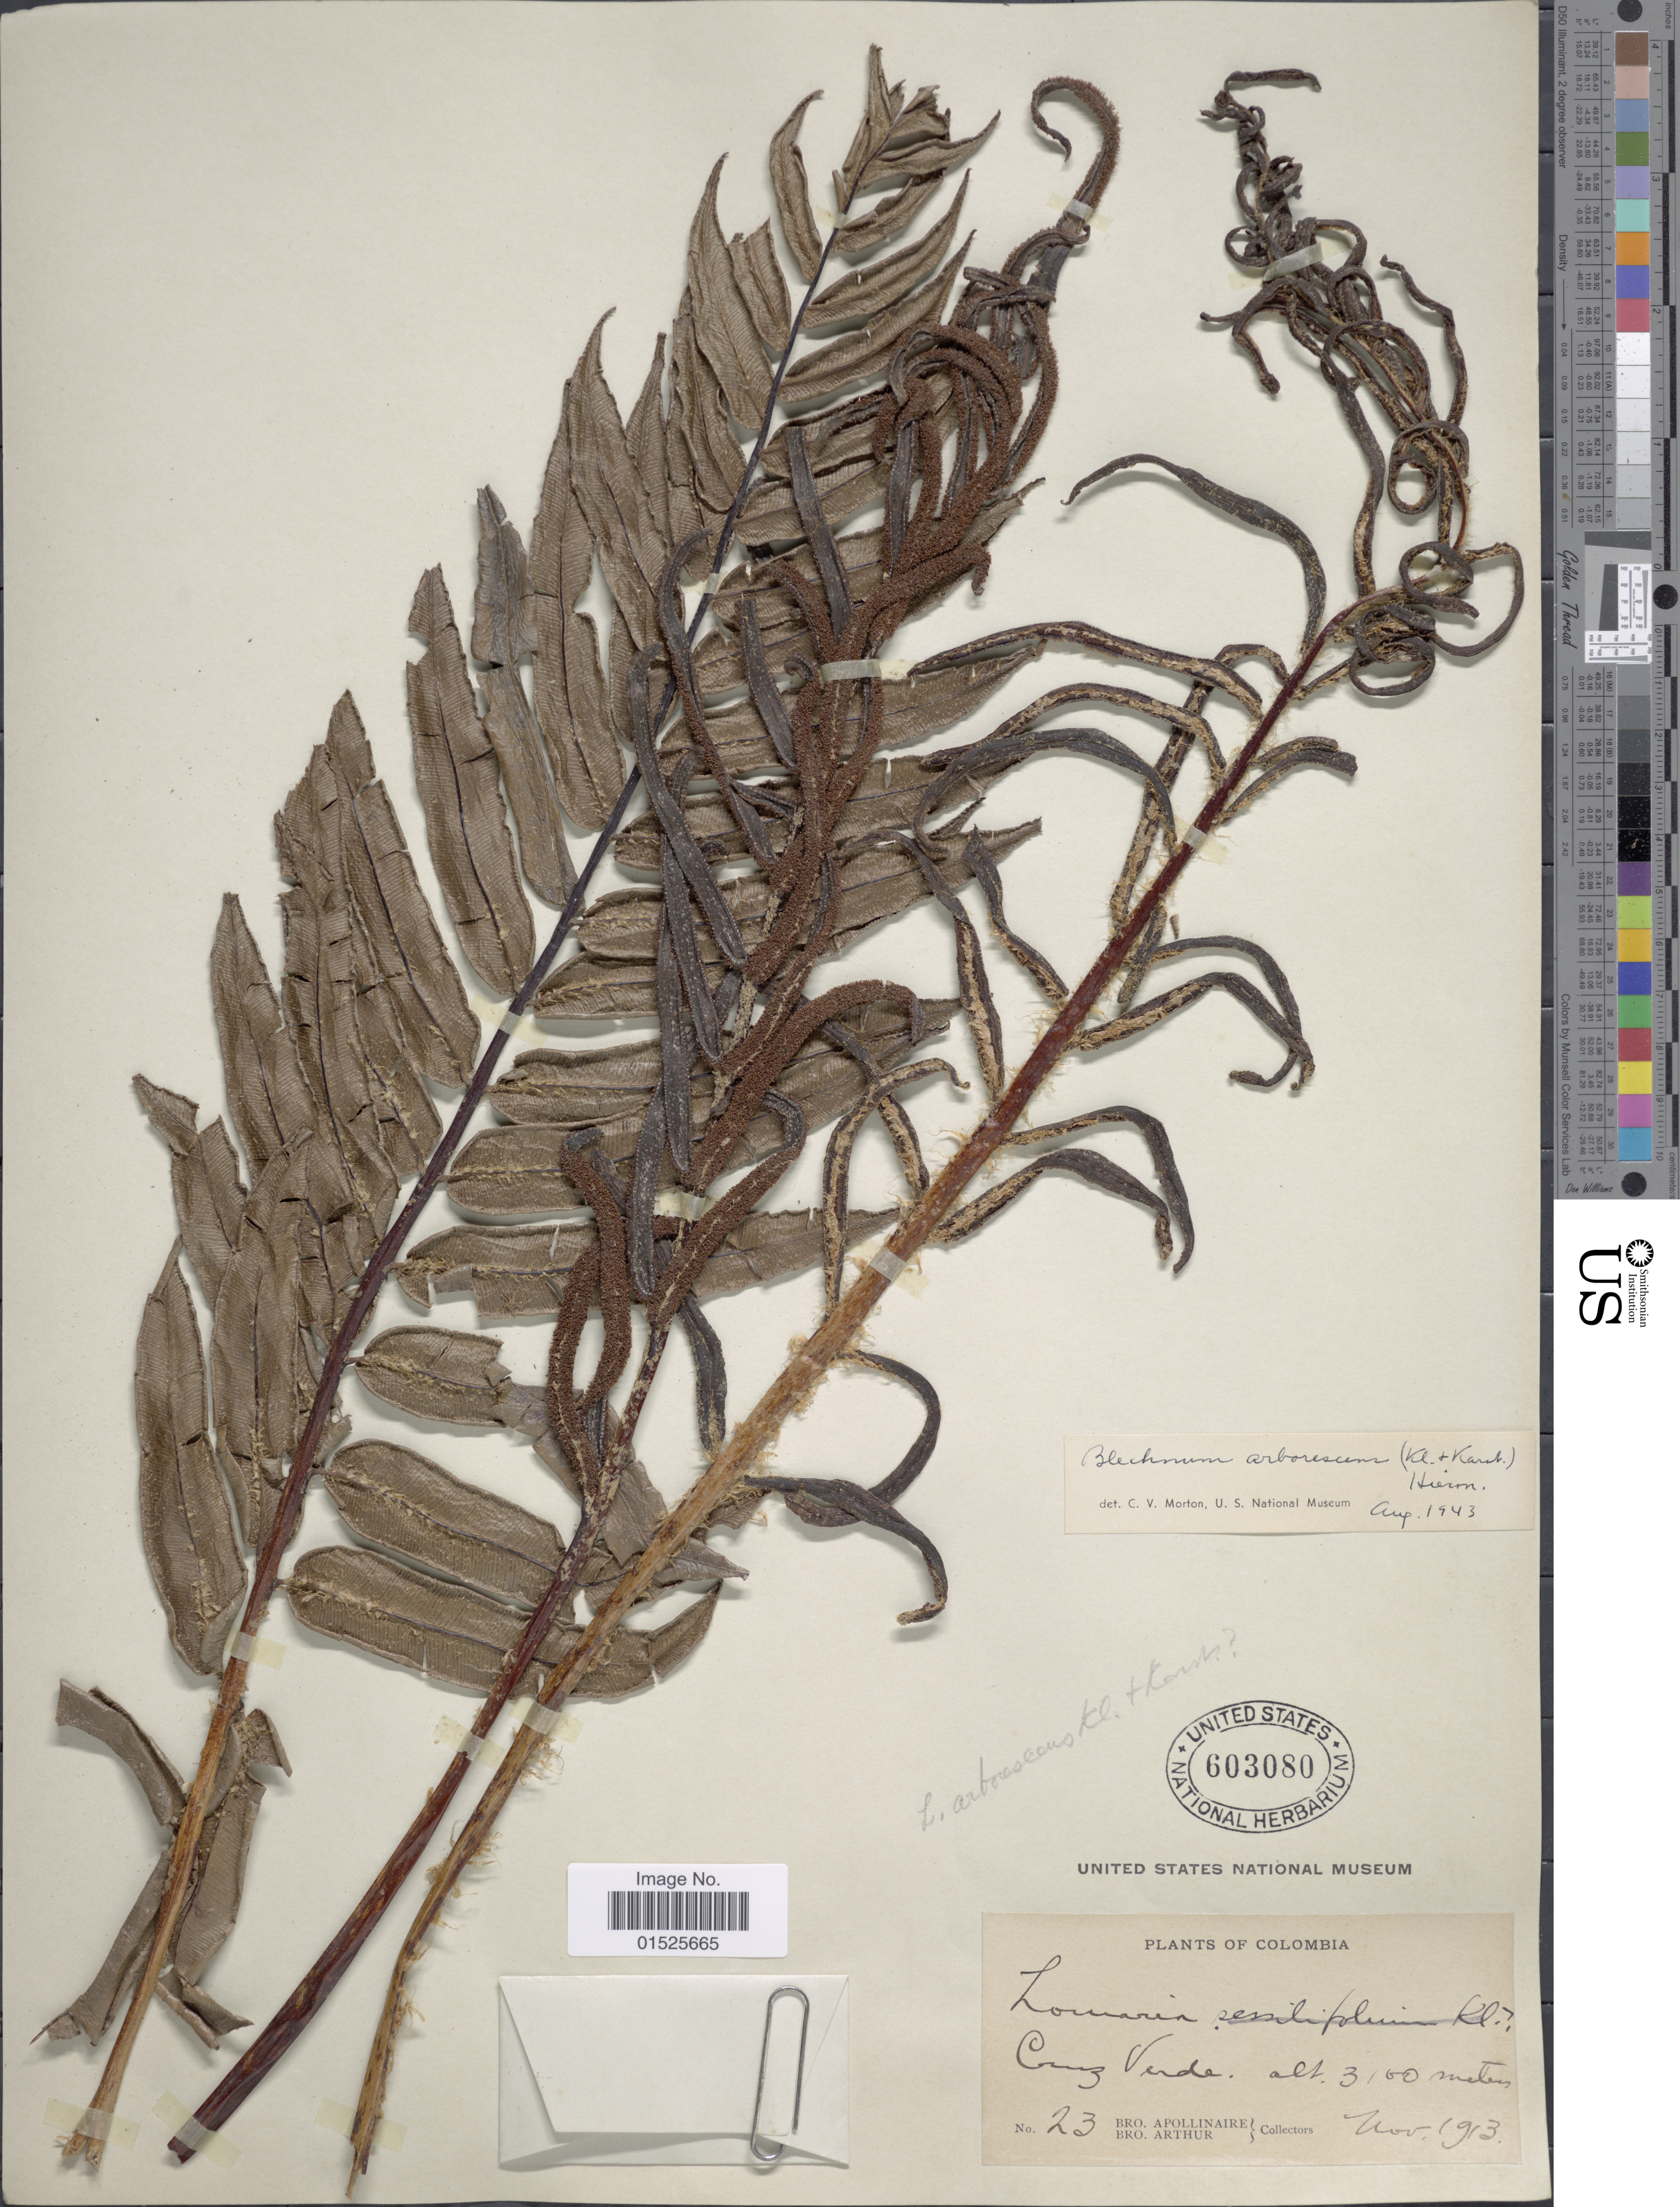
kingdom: Plantae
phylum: Tracheophyta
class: Polypodiopsida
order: Polypodiales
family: Blechnaceae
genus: Blechnum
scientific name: Blechnum cordatum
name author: (Desv.) Hieron.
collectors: Bro. Apollinaire & Bro. Arthur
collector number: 23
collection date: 1913-11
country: Colombia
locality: Cruz Verde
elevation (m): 3100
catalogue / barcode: US 603080